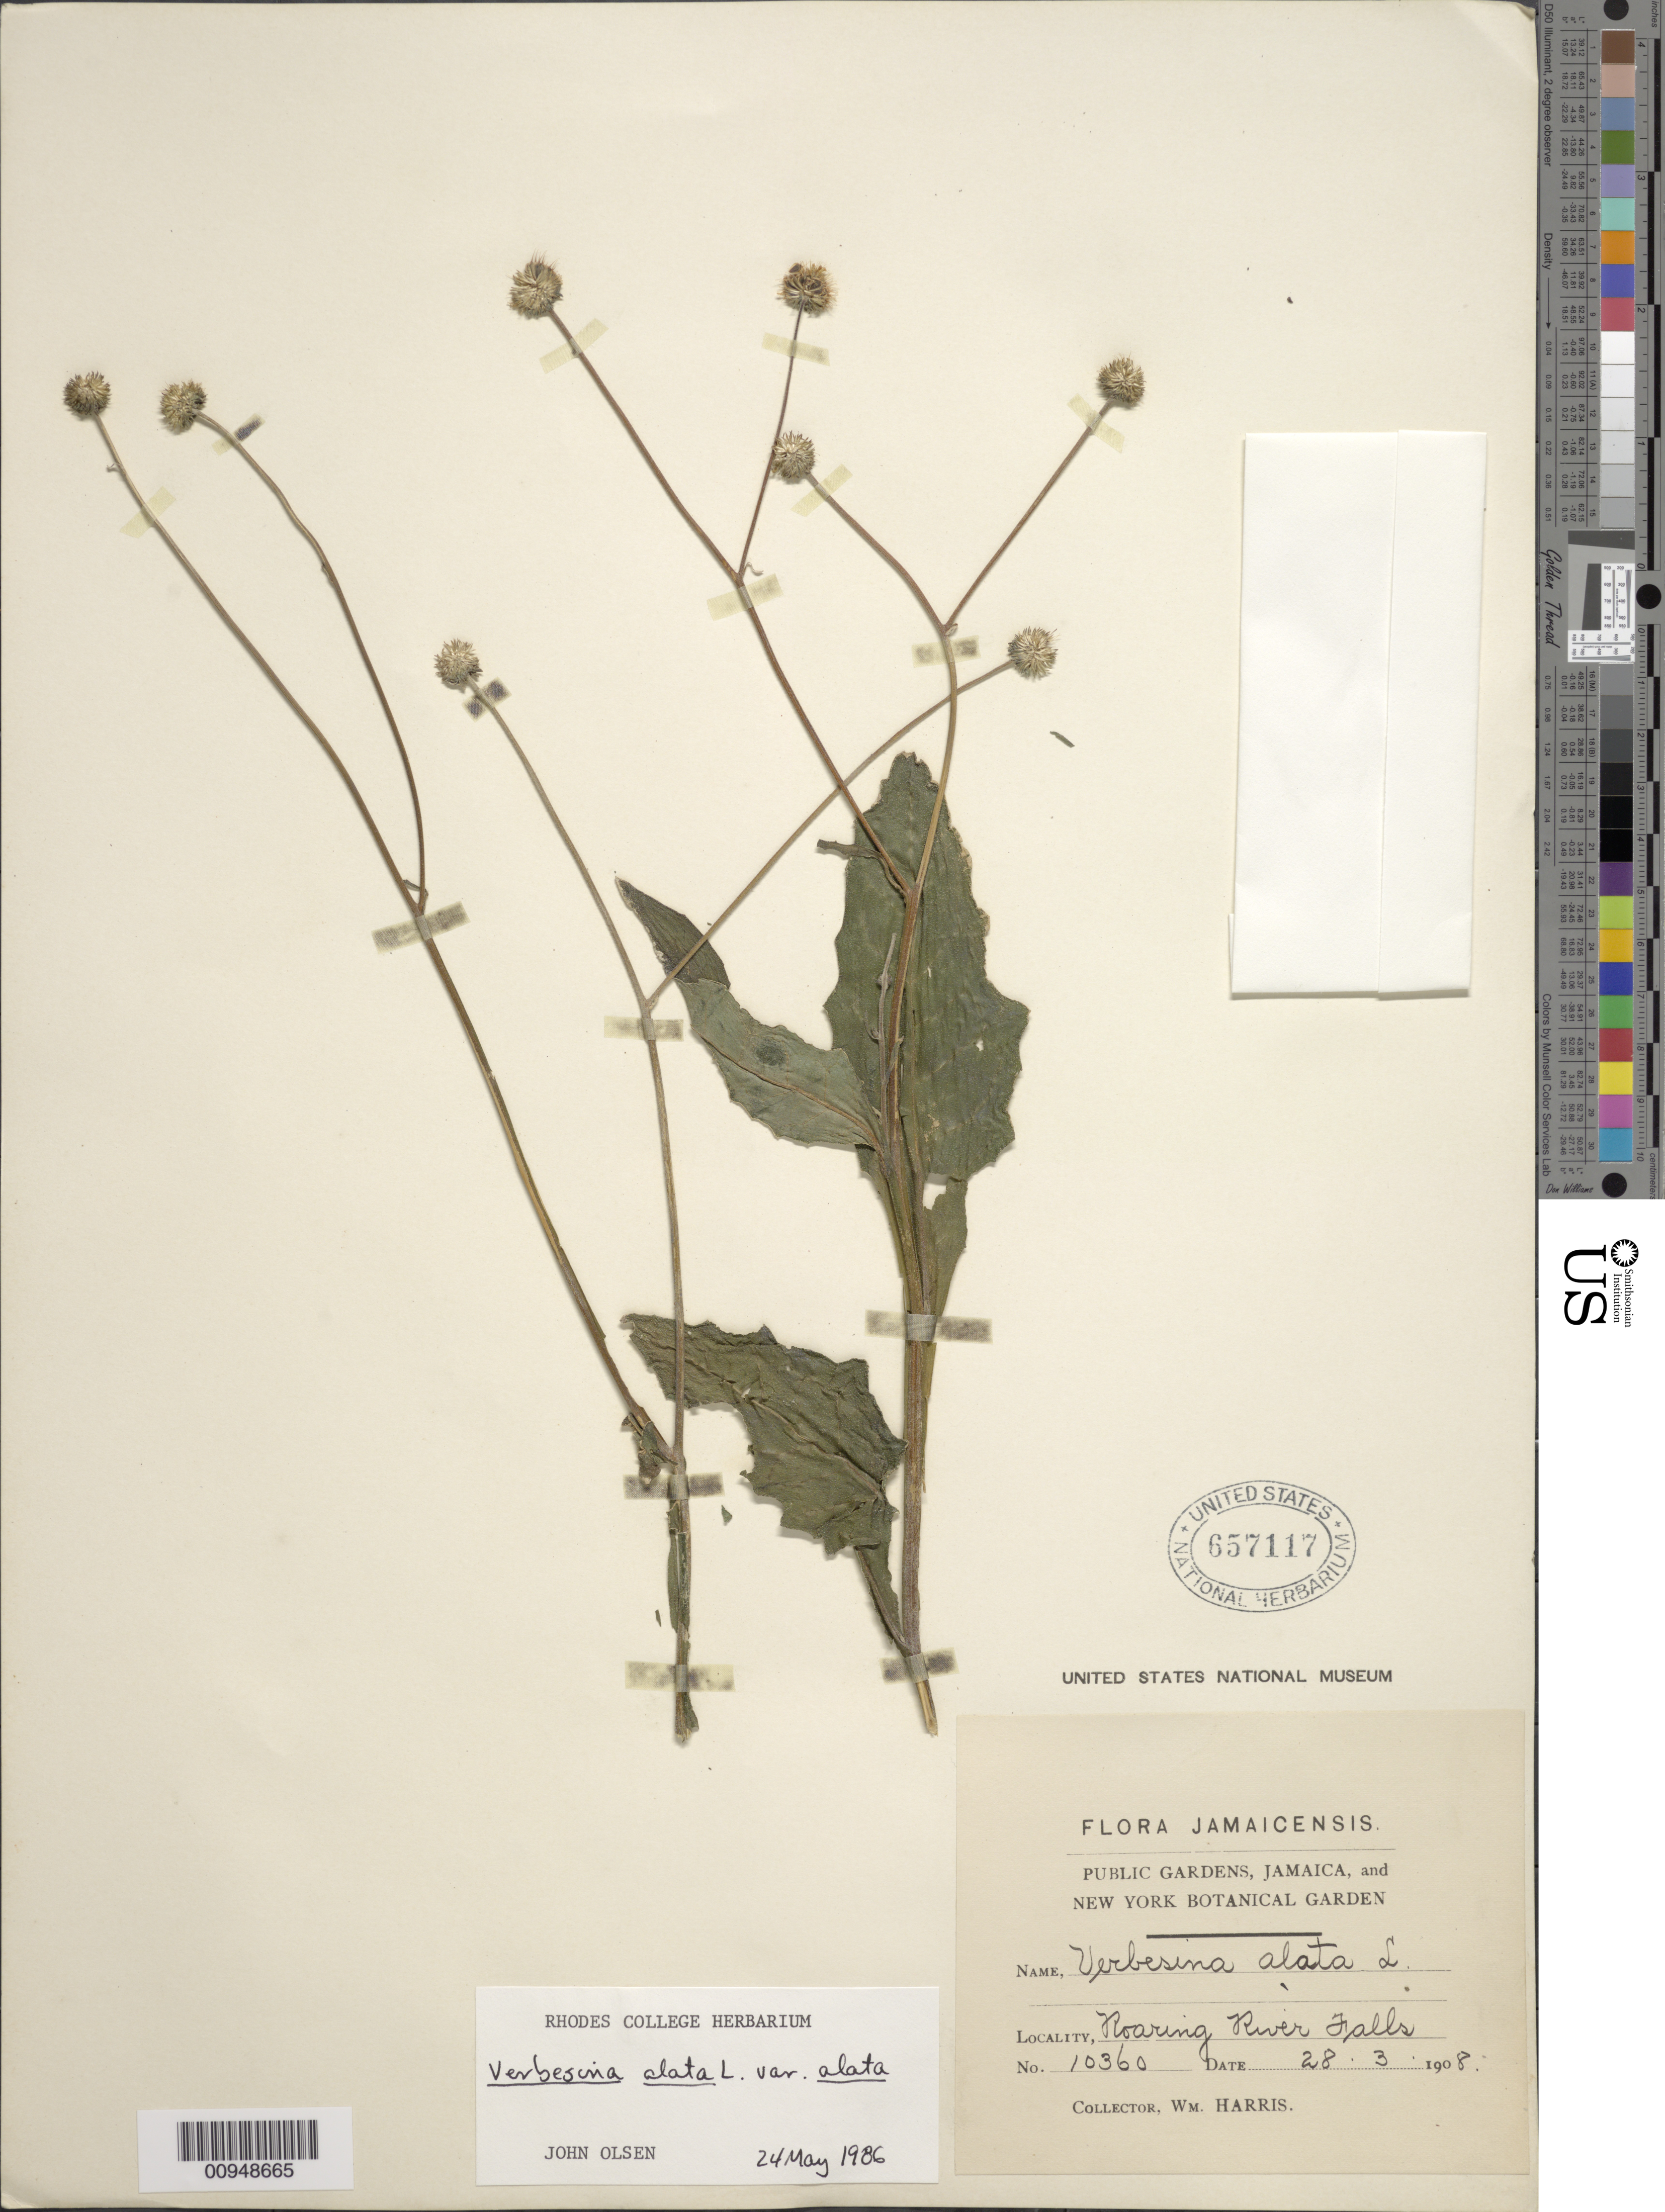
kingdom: Plantae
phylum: Tracheophyta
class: Magnoliopsida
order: Asterales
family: Asteraceae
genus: Verbesina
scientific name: Verbesina alata var. alata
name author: L.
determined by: Olsen, J.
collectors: W. H. Harris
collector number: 10360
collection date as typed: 28 Mar 1908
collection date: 1908-03-28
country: Jamaica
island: Jamaica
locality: Roaring River Falls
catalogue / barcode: US 657117